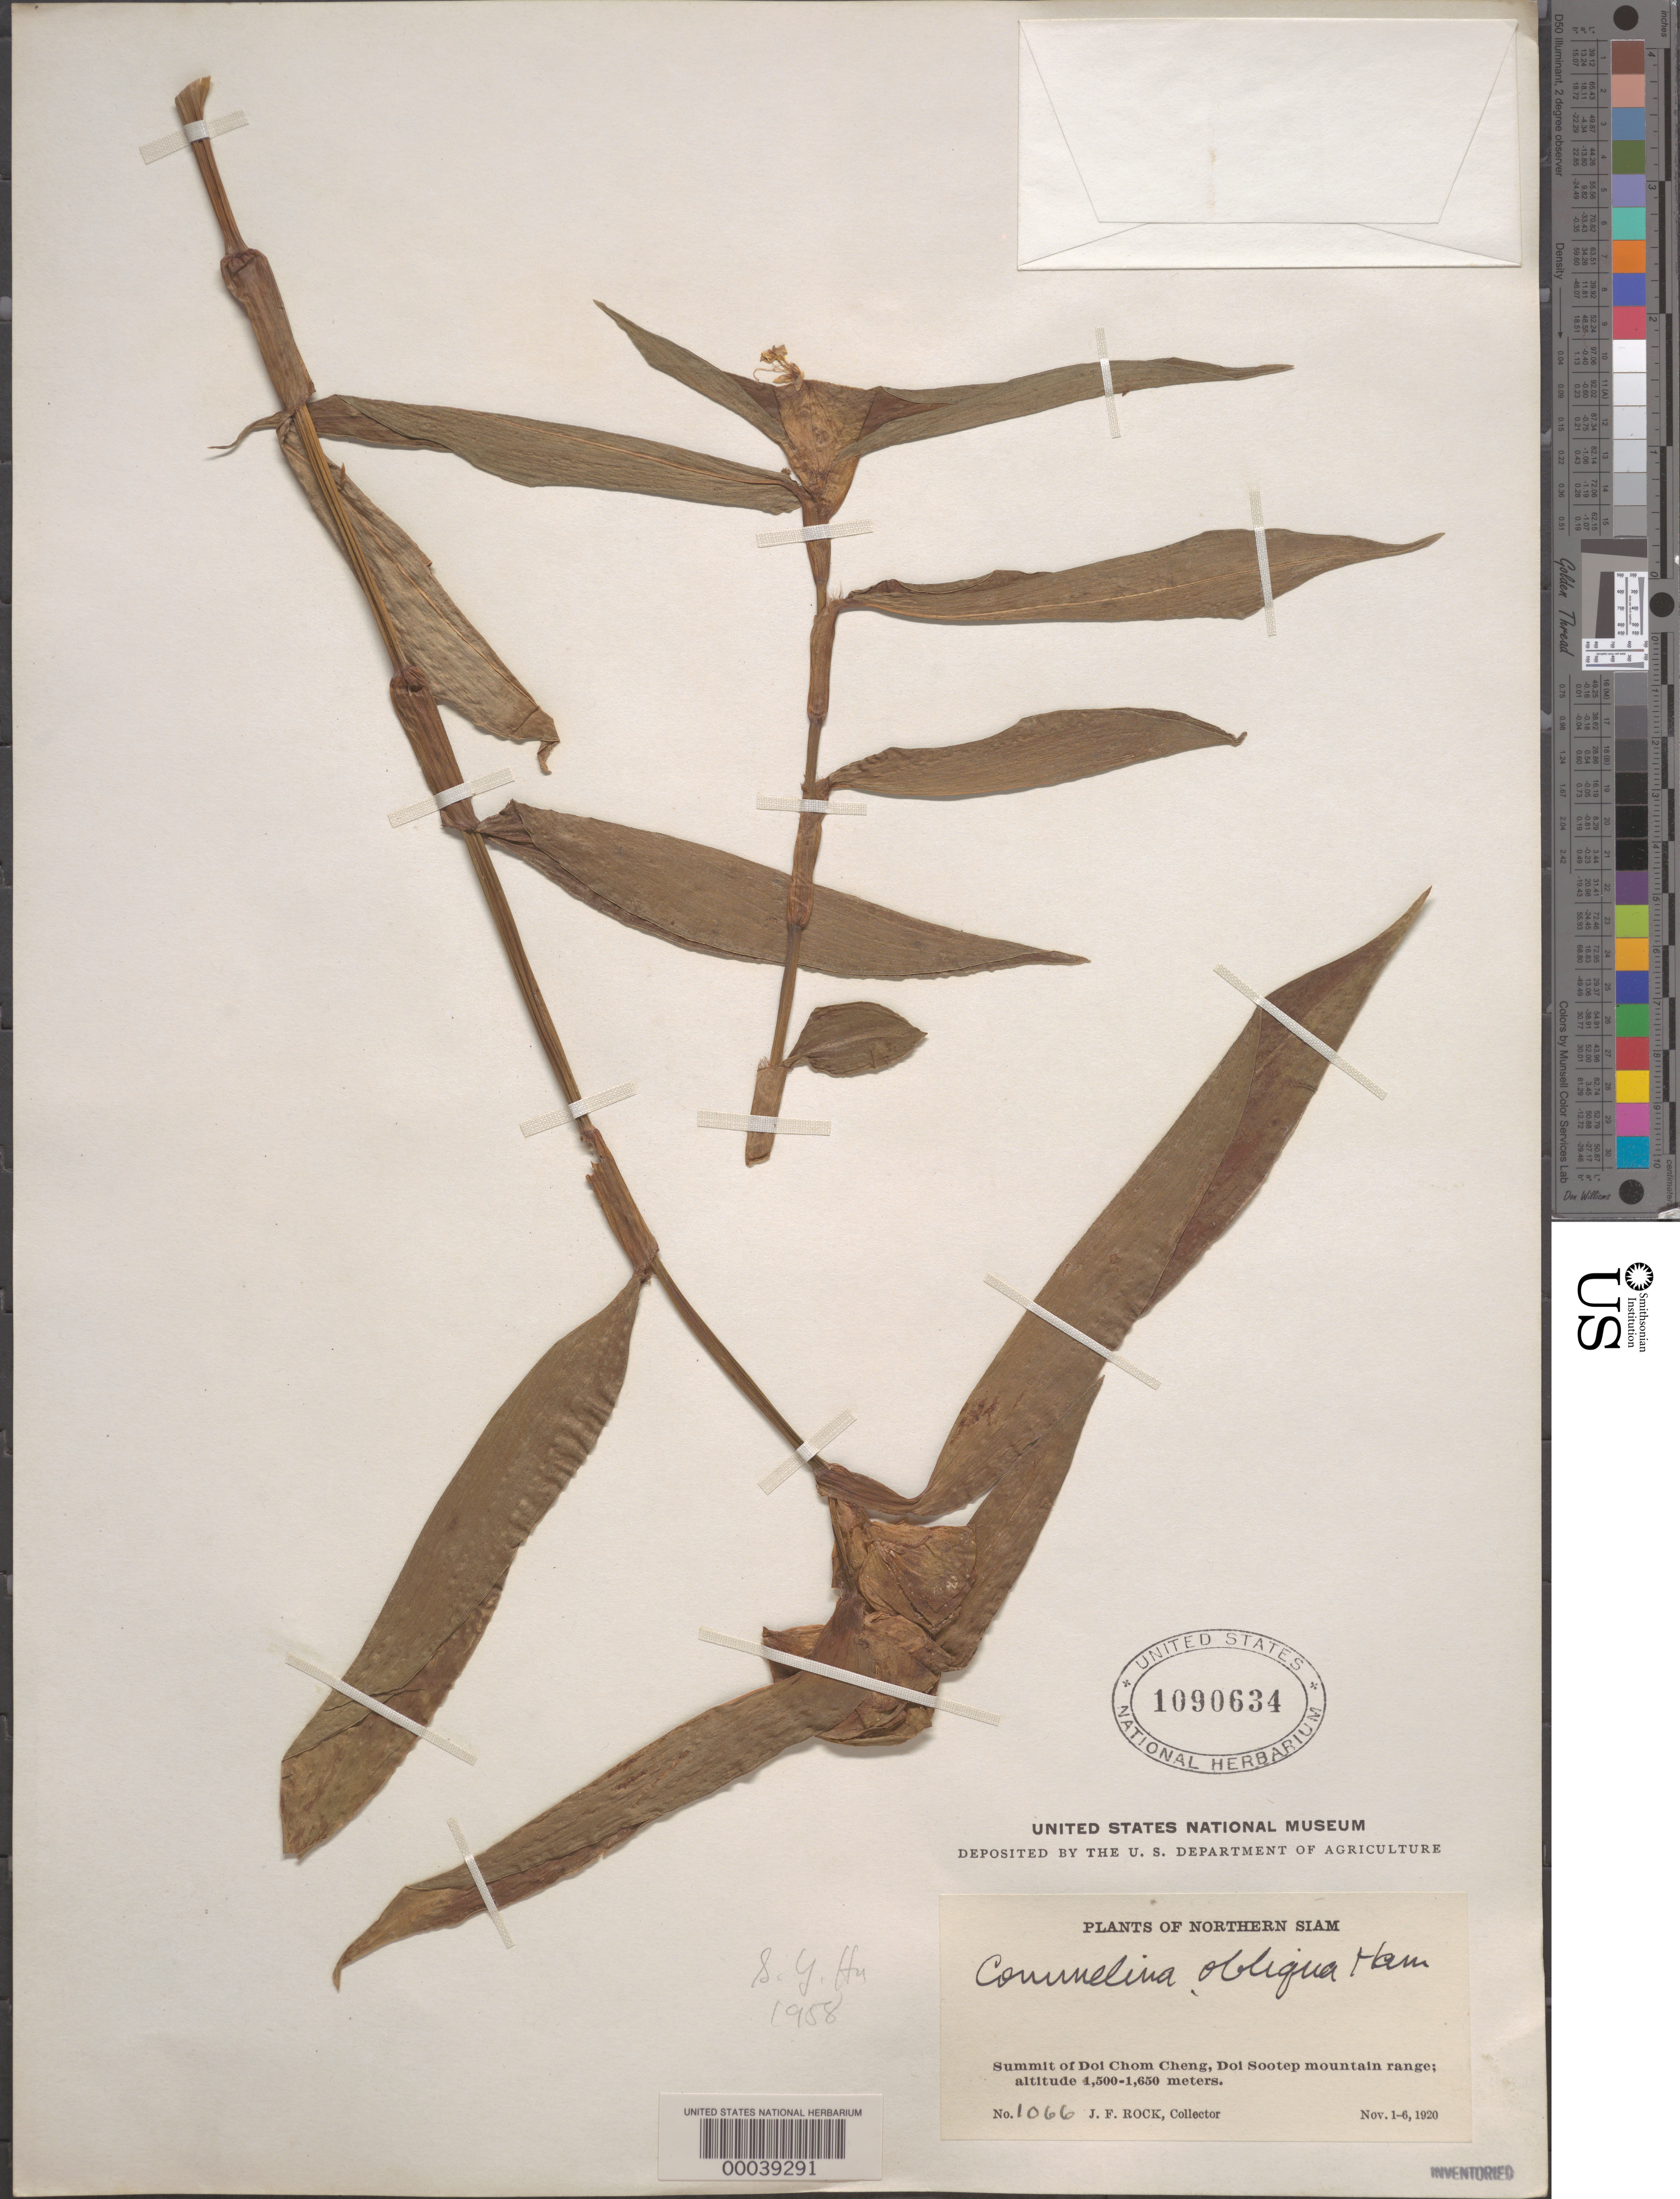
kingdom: Plantae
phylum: Tracheophyta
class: Liliopsida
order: Commelinales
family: Commelinaceae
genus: Commelina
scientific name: Commelina paludosa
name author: Blume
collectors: J. F. Rock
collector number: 1066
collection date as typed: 01 Nov 1920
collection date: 1920-11-01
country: Thailand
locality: Summit of doi chom cheng; doi sootep mountain range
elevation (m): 1500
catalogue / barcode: US 1090634